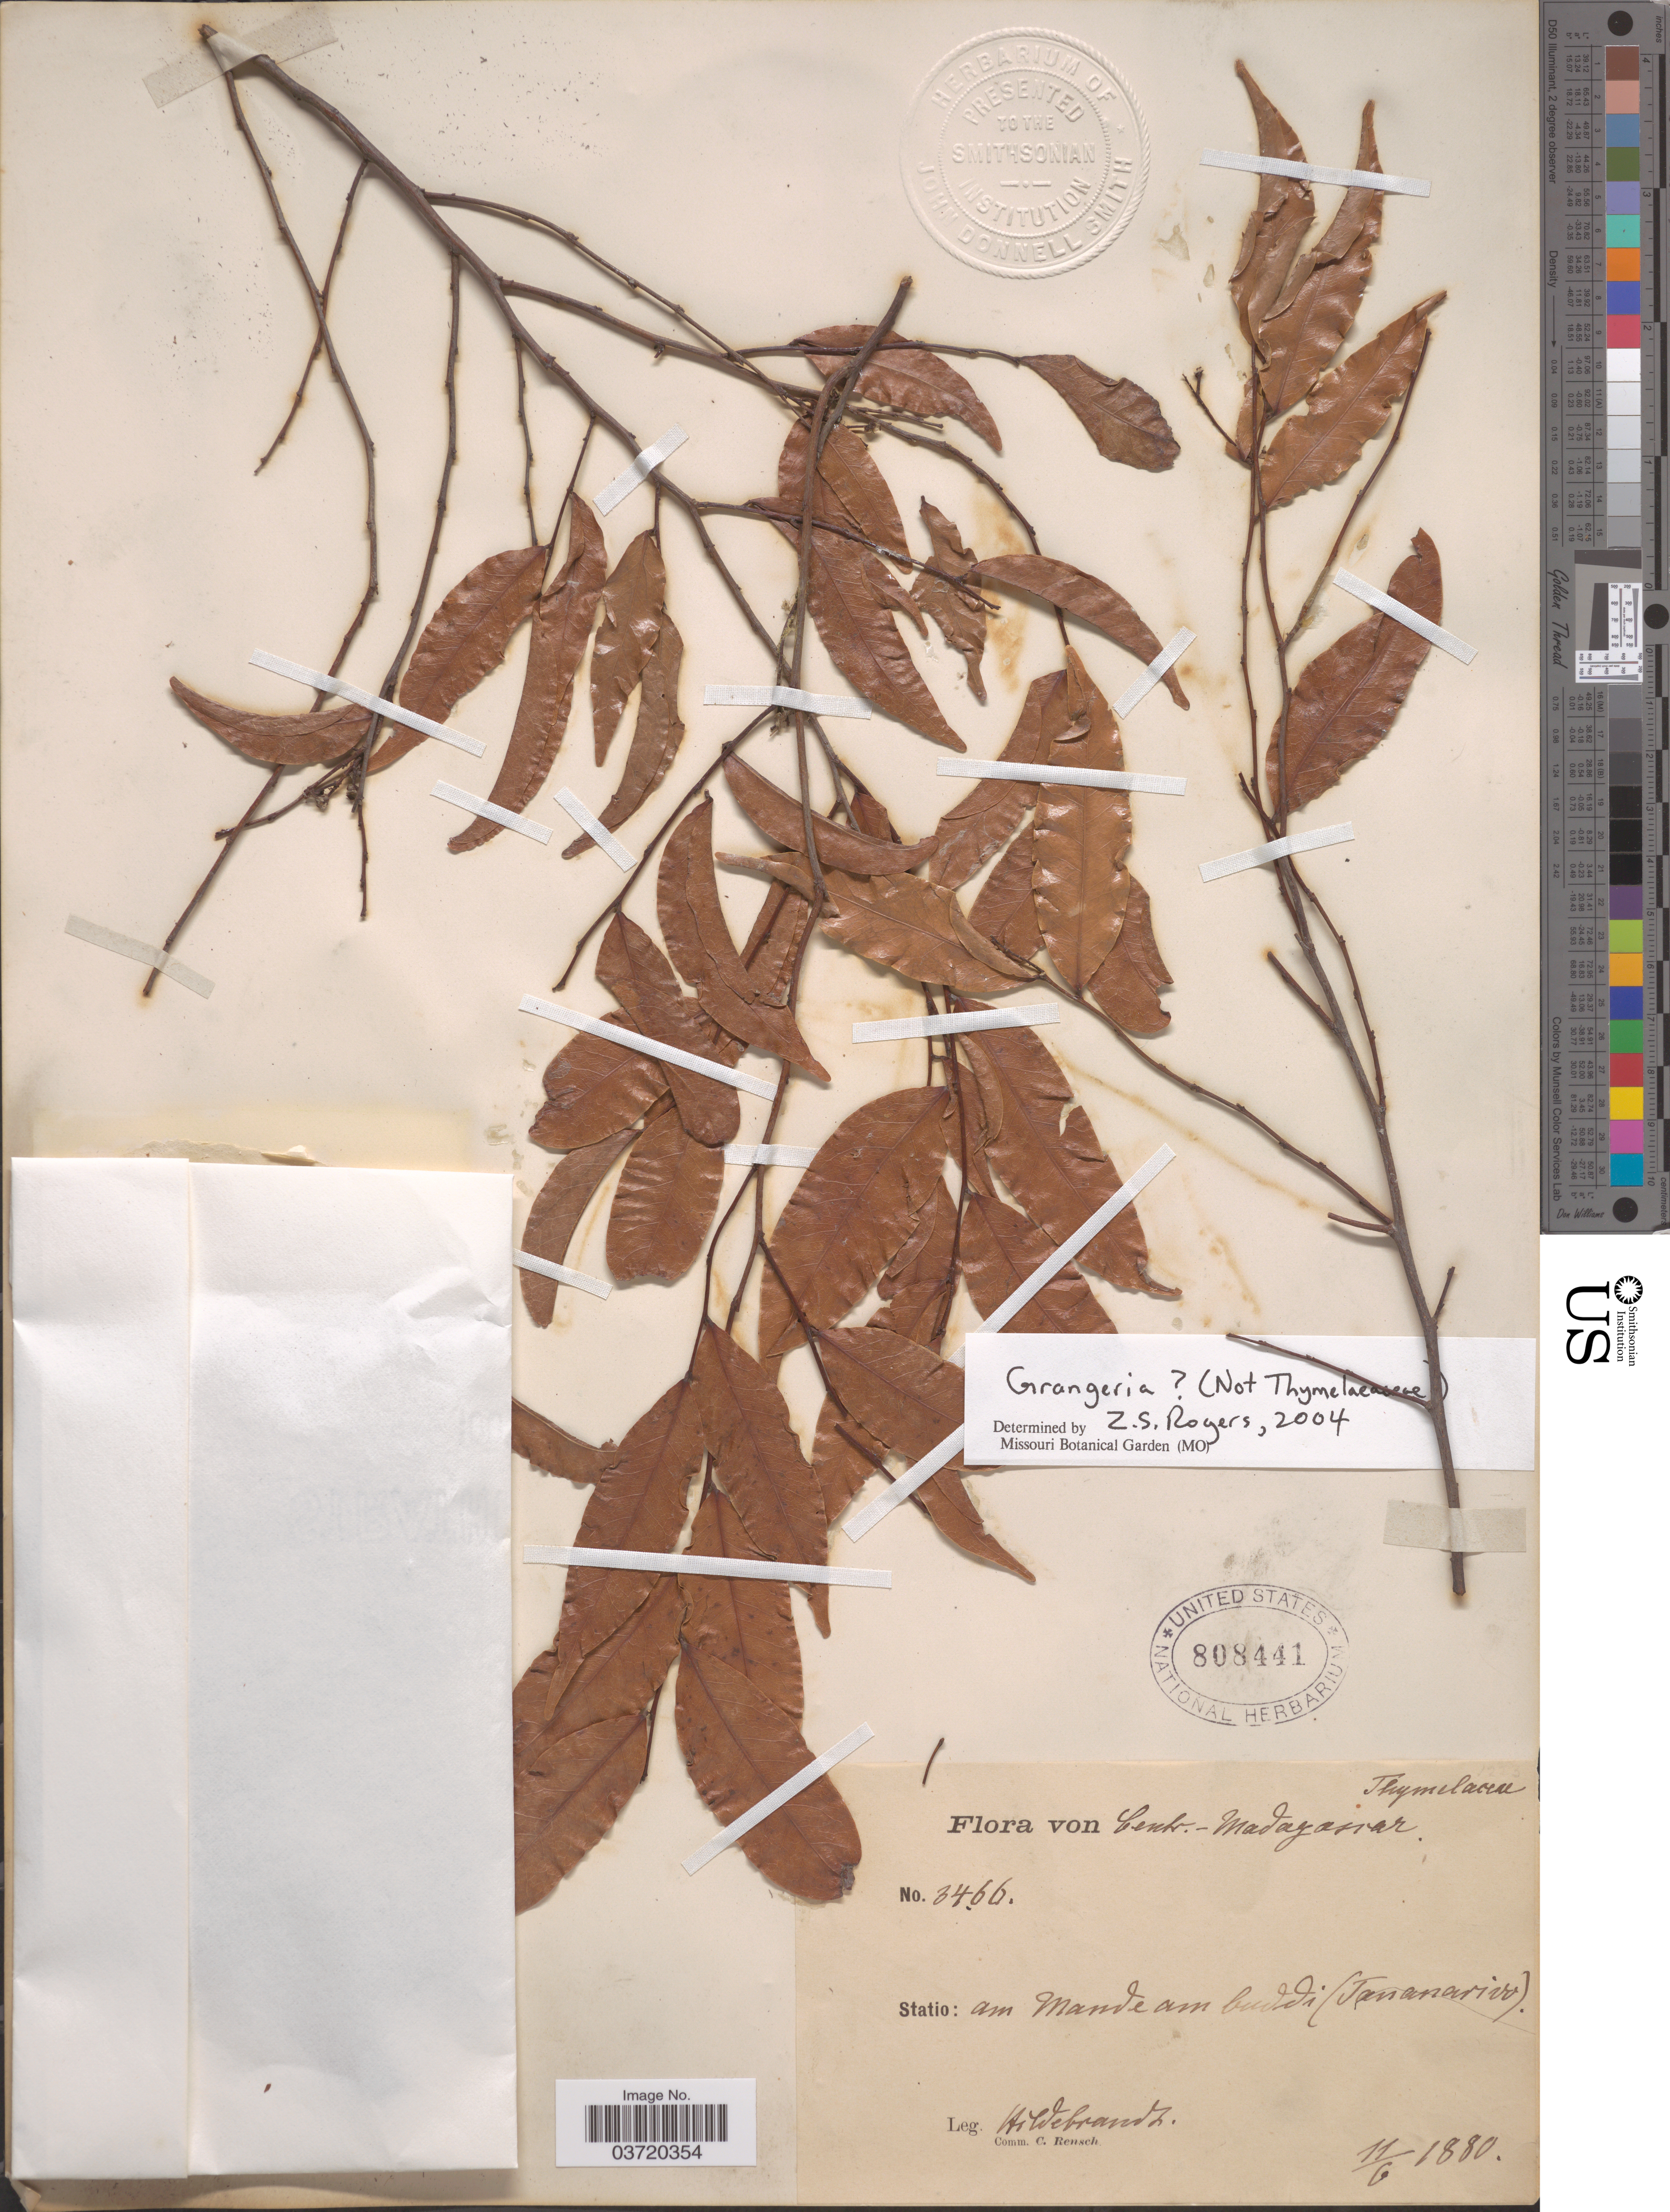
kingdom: Plantae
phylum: Tracheophyta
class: Magnoliopsida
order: Malpighiales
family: Chrysobalanaceae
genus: Grangeria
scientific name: Grangeria sp.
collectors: A. Webrandt & C. Rensch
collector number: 3466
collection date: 1880-06-11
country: Madagascar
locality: Centr.-Madagascar. Statio: am Mandeam buddi (Tananarivo).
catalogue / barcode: US 808441